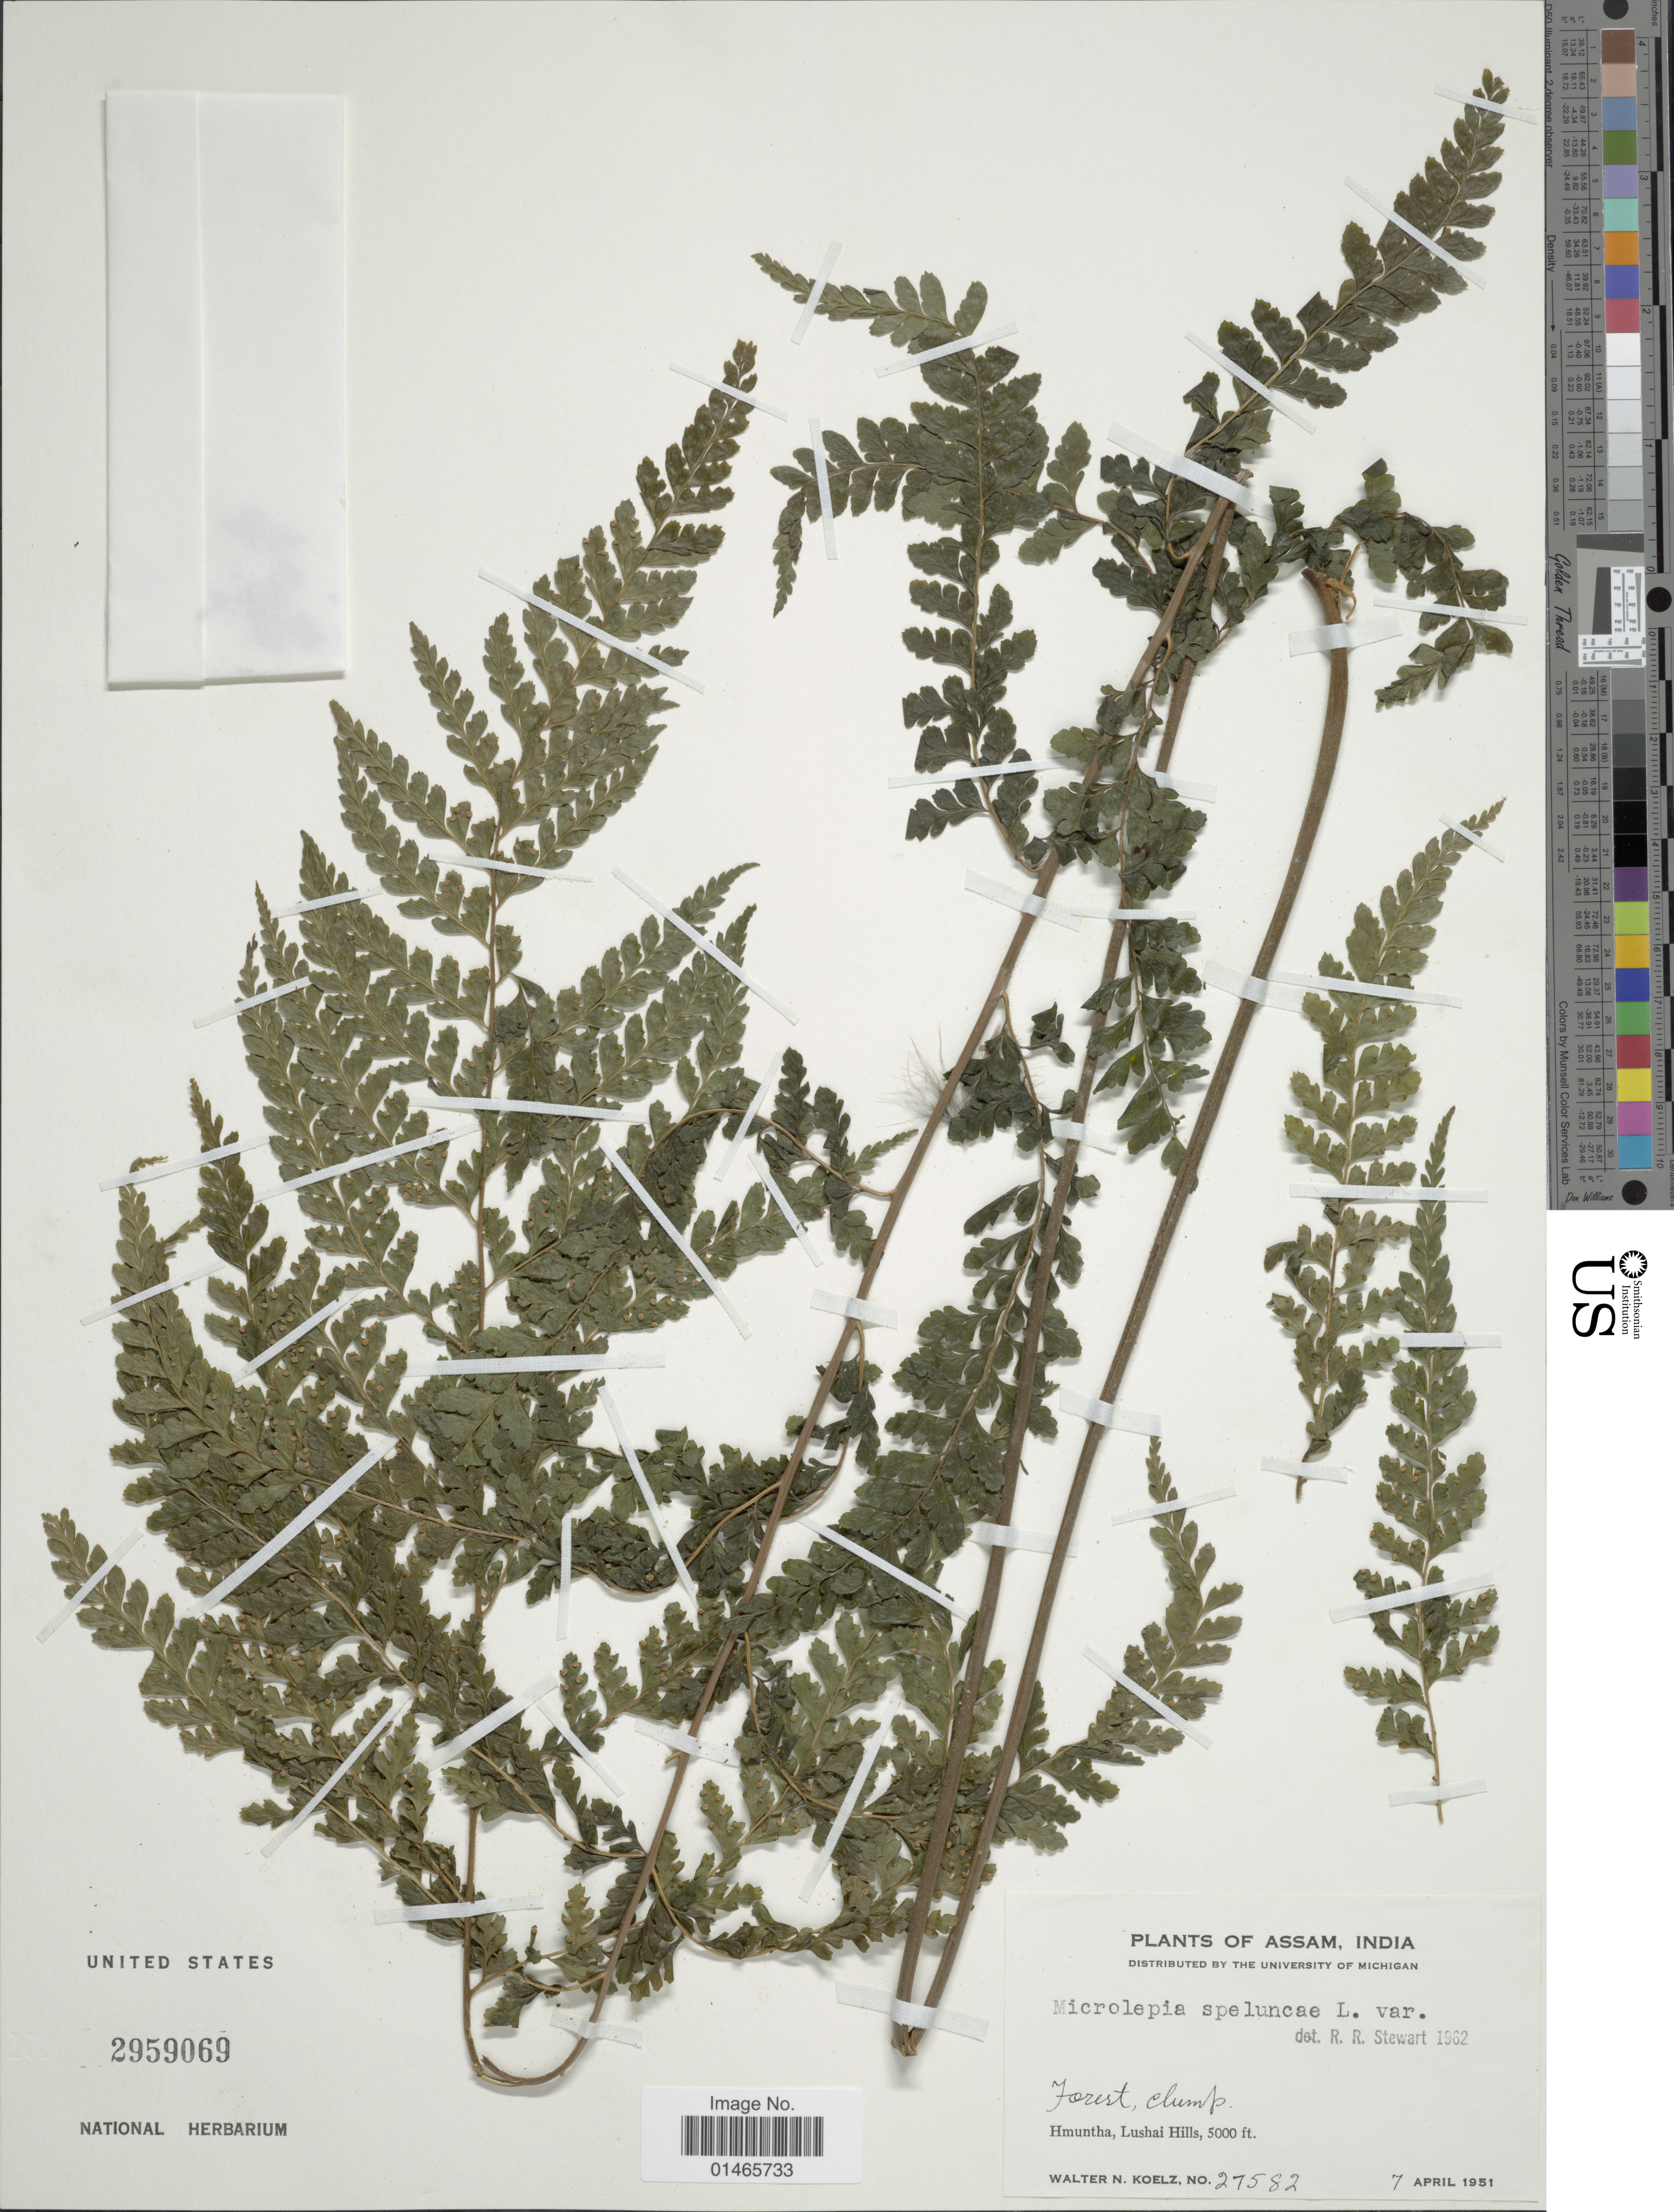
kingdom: Plantae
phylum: Tracheophyta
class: Polypodiopsida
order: Polypodiales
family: Dennstaedtiaceae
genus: Microlepia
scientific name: Microlepia speluncae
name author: (L.) T. Moore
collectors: W. N. Koelz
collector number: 27582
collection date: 1951-04-07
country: India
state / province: Assam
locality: Hmuntha, Lushai Hills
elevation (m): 1524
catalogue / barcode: US 2959069